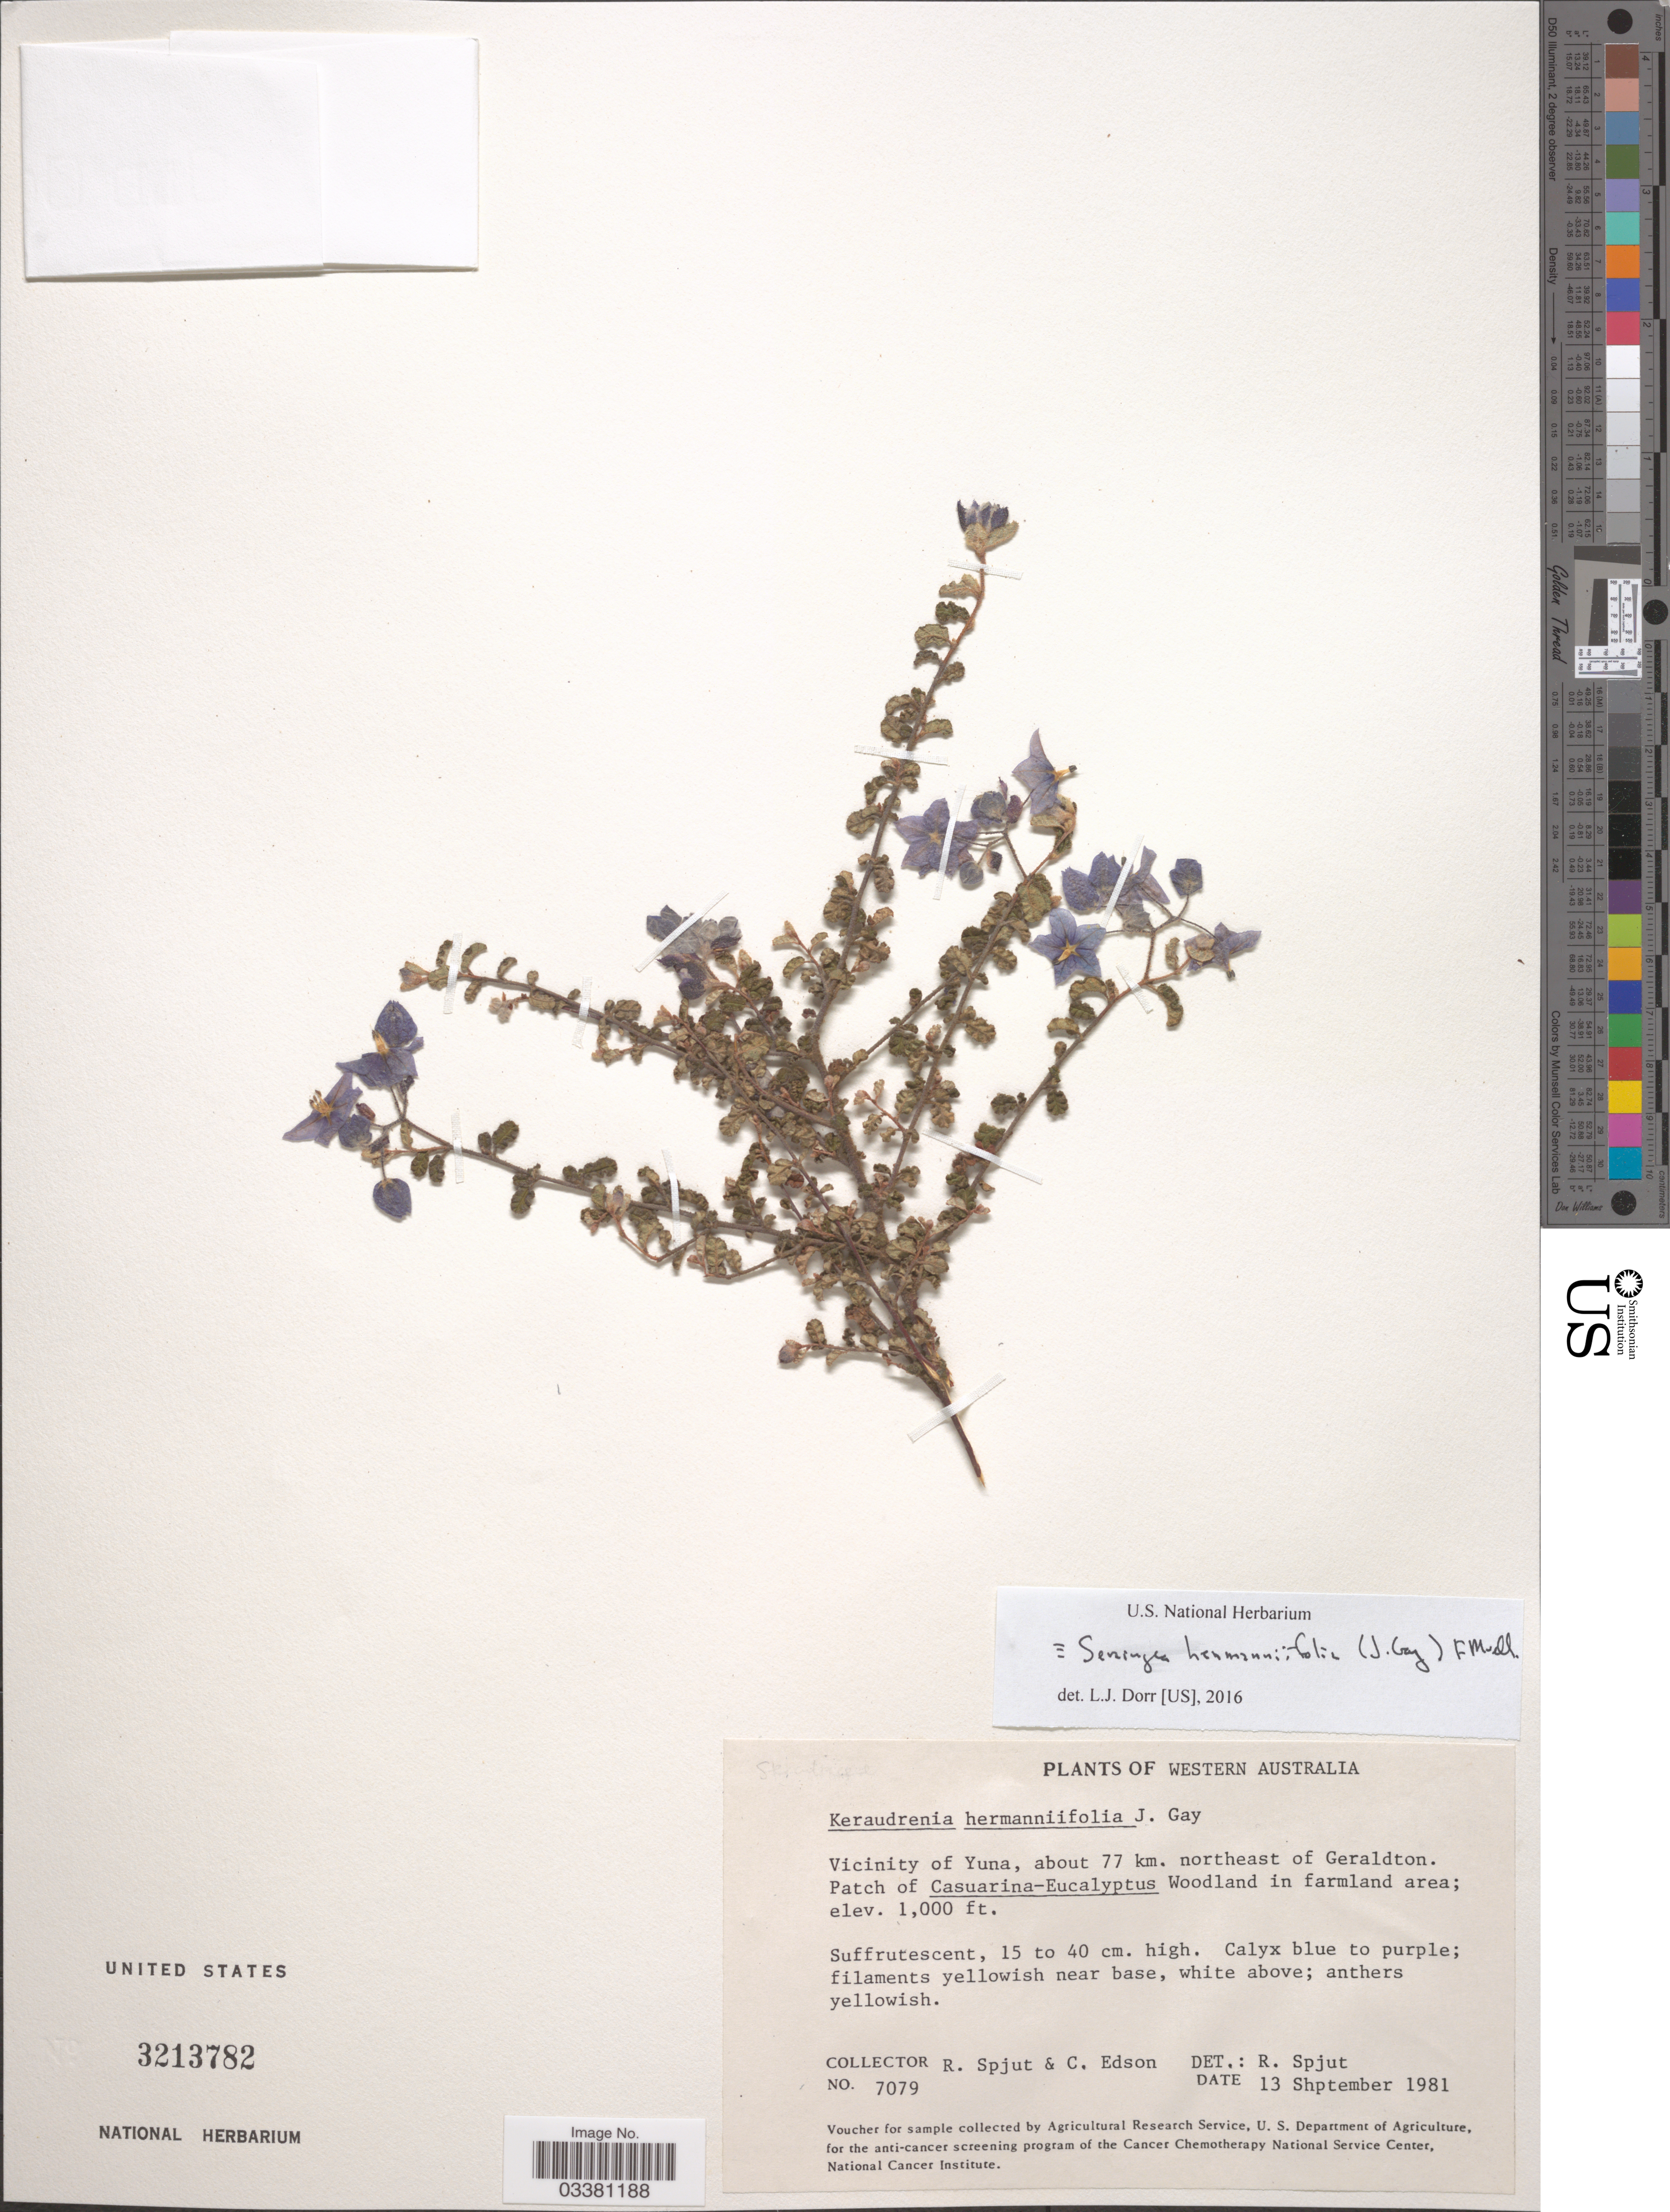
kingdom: Plantae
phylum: Tracheophyta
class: Magnoliopsida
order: Malvales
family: Malvaceae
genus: Seringia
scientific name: Seringia hermanniifolia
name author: (J. Gay) F. Muell.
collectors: R. Spjut & C. Edson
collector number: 7079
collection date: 1981-09-13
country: Australia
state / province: Western Australia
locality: Vicinity of Yuna, about 77 km. northeast of Geraldton. Woodland in farmland area.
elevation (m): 305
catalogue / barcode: US 3213782